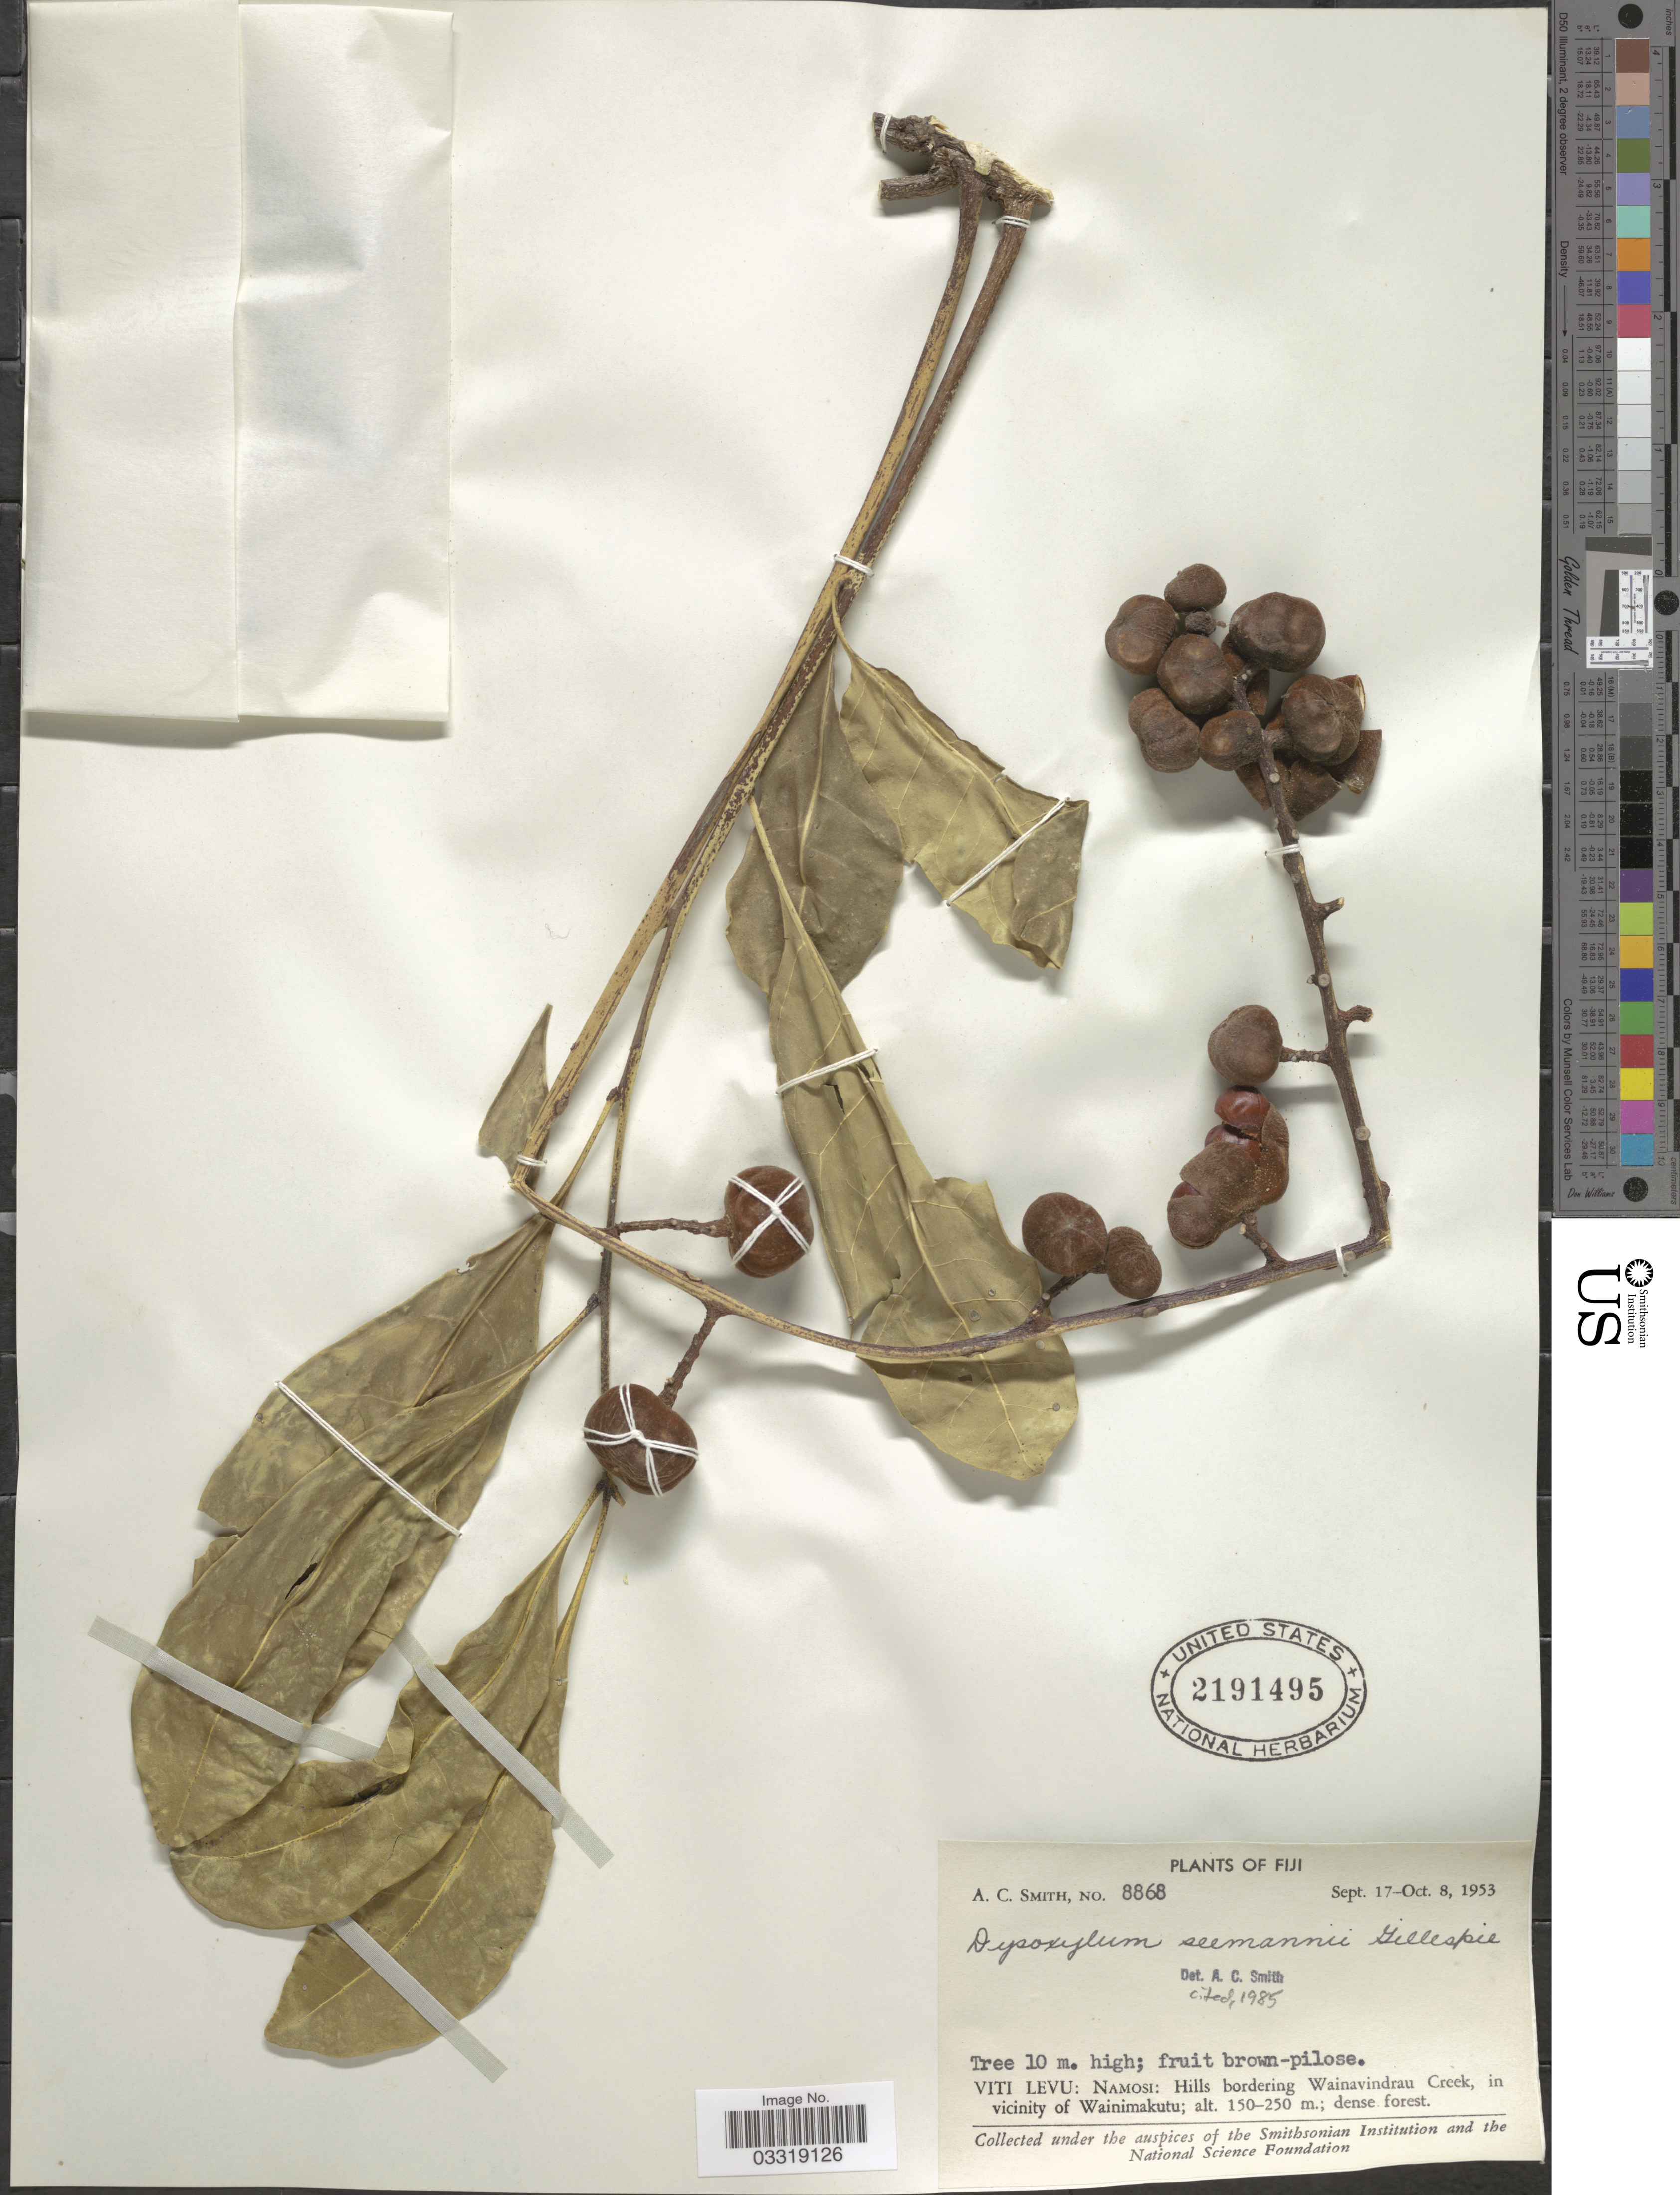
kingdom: Plantae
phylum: Tracheophyta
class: Magnoliopsida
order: Sapindales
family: Meliaceae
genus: Didymocheton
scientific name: Didymocheton multijugus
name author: (Seem.) Harms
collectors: A. C. Smith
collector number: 8868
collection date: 1953-09-17/1953-10-08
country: Fiji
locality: Viti Levu: Namosi: Hills bordering Wainavindrau Creek, in vicinity of Wainimakutu.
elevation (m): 150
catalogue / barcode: US 2191495